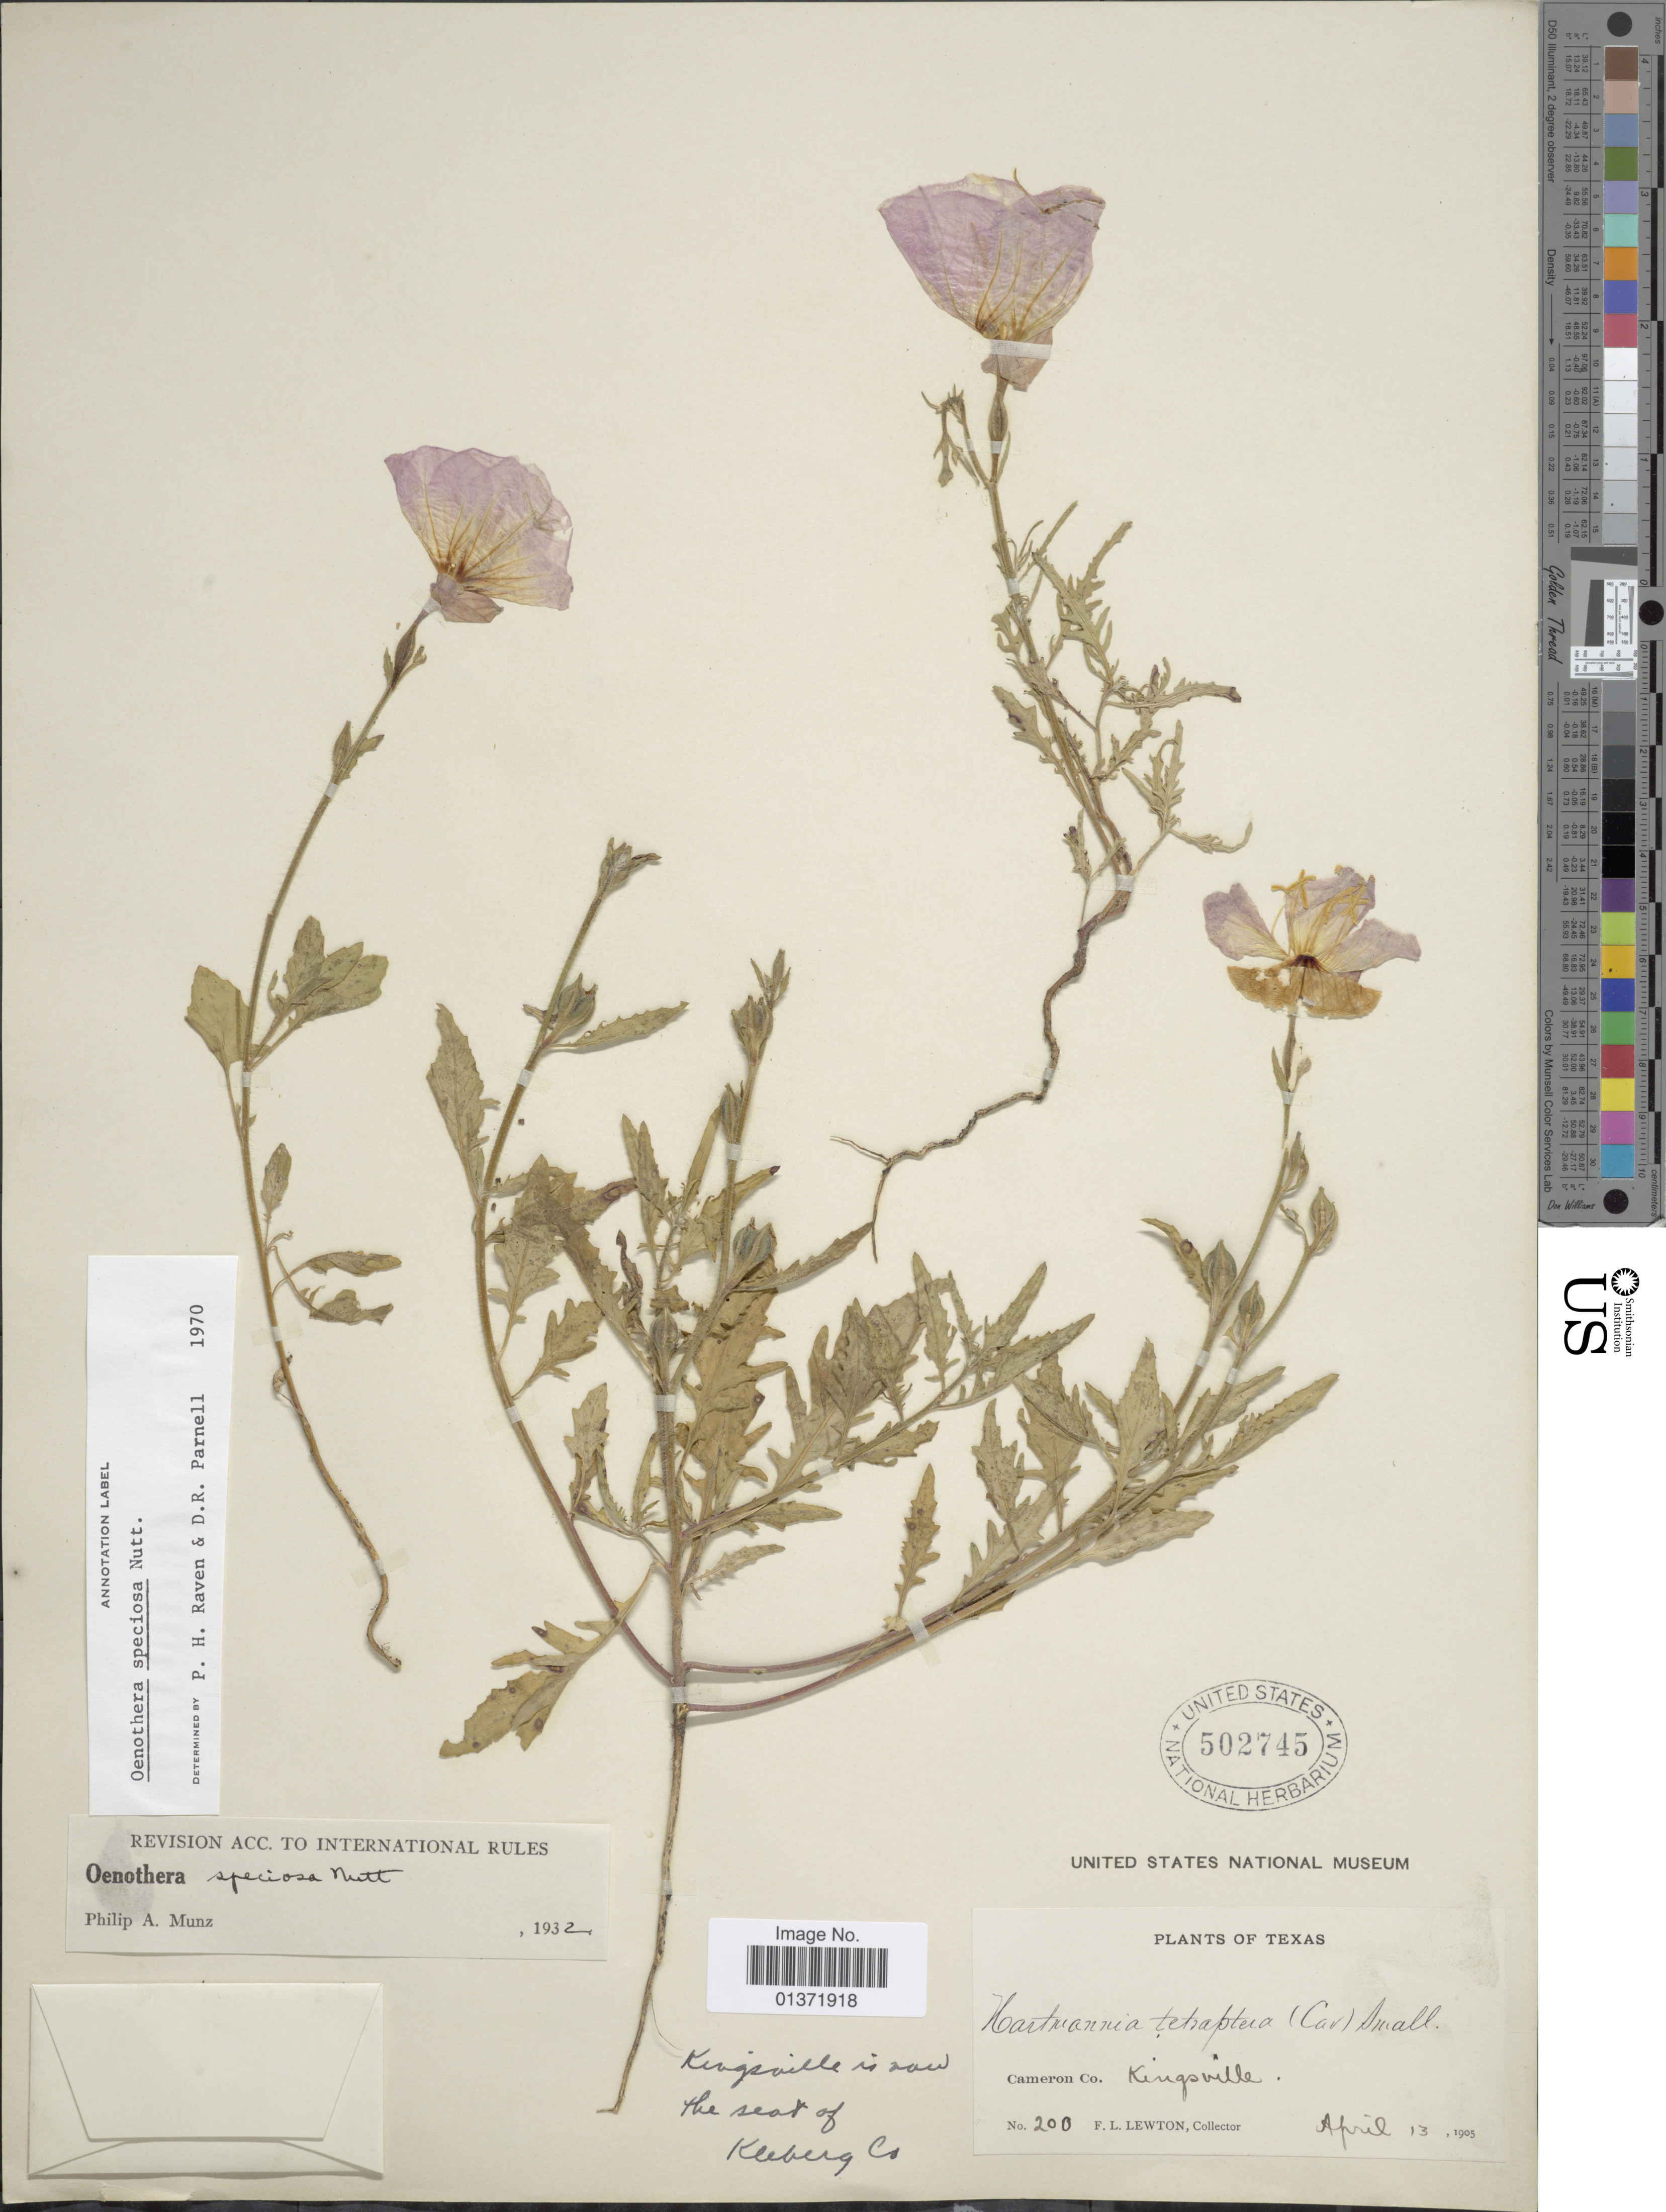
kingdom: Plantae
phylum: Tracheophyta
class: Magnoliopsida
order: Myrtales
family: Onagraceae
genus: Oenothera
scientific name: Oenothera speciosa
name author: Nutt.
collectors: F. L. Lewton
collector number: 200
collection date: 1905-04-13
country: United States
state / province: Texas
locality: Cameron Co, Kingsville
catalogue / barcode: US 502745